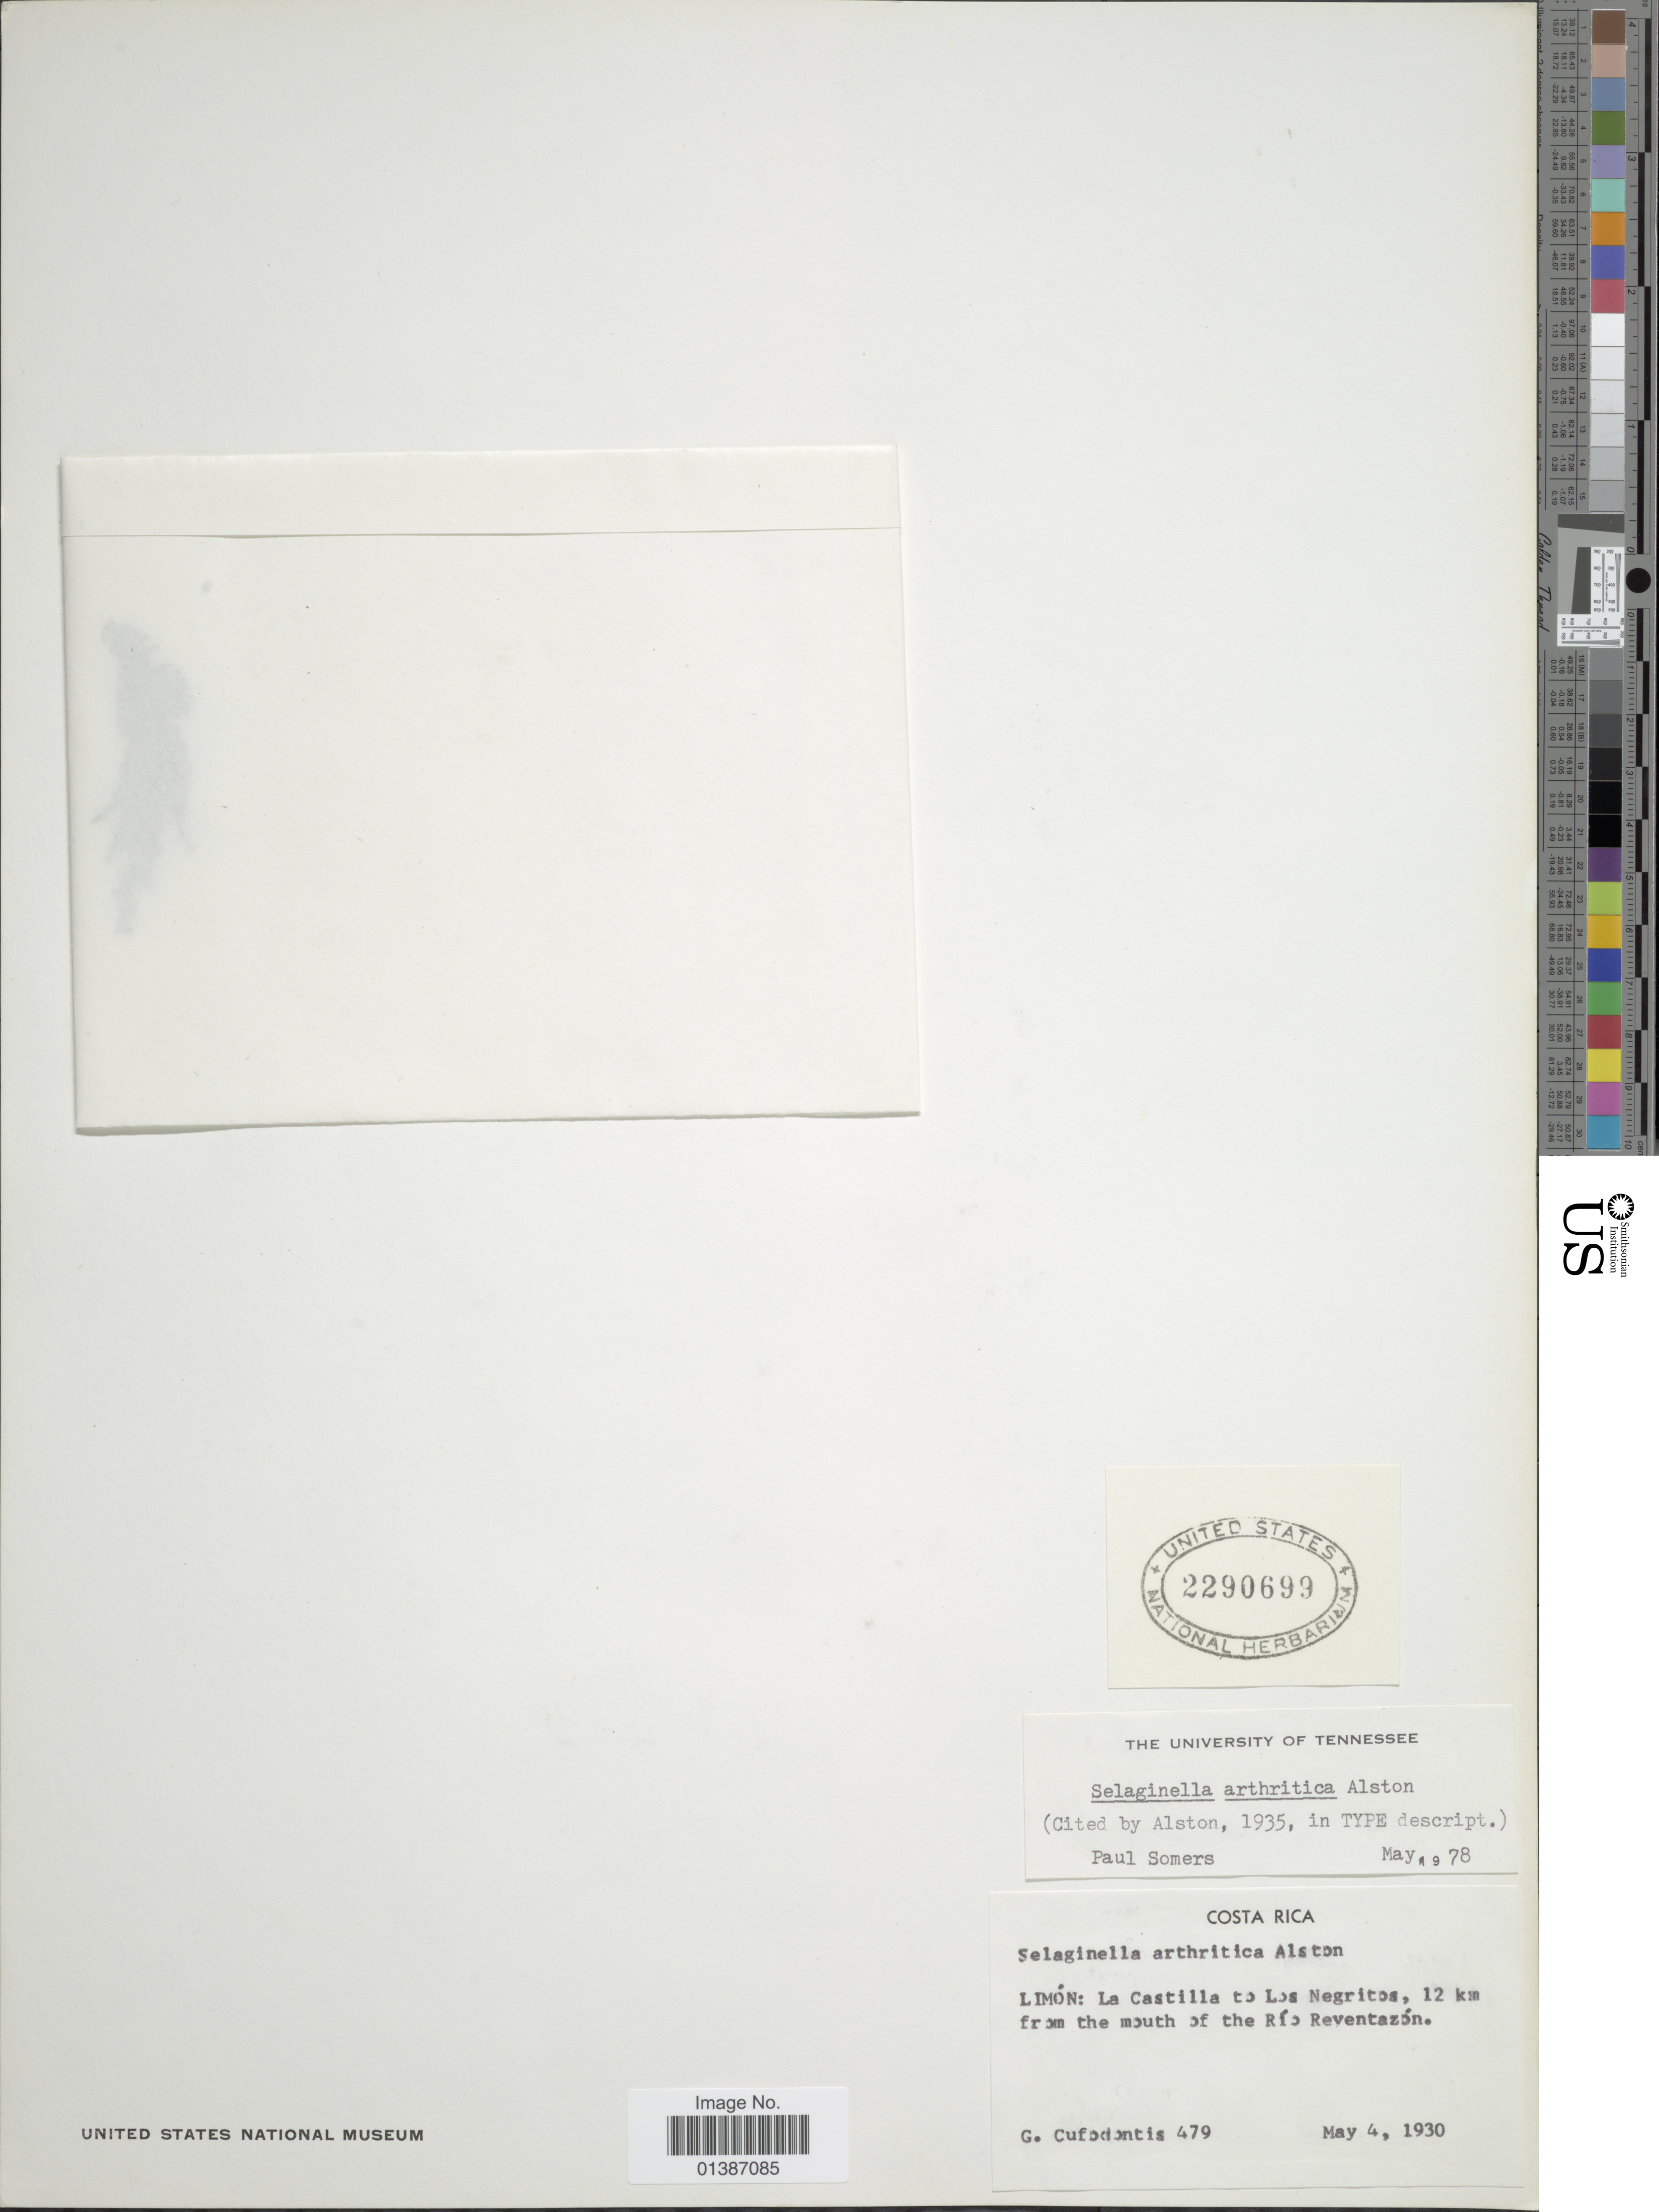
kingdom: Plantae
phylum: Tracheophyta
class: Lycopodiopsida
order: Selaginellales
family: Selaginellaceae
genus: Selaginella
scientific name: Selaginella arthritica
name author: Alston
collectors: G. Cufodontis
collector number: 479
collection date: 1930-05-04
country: Costa Rica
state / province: Limón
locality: Limón: La Castilla to Los Negritos, 12 km from the mouth of the Río Reventazón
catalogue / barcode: US 2290699